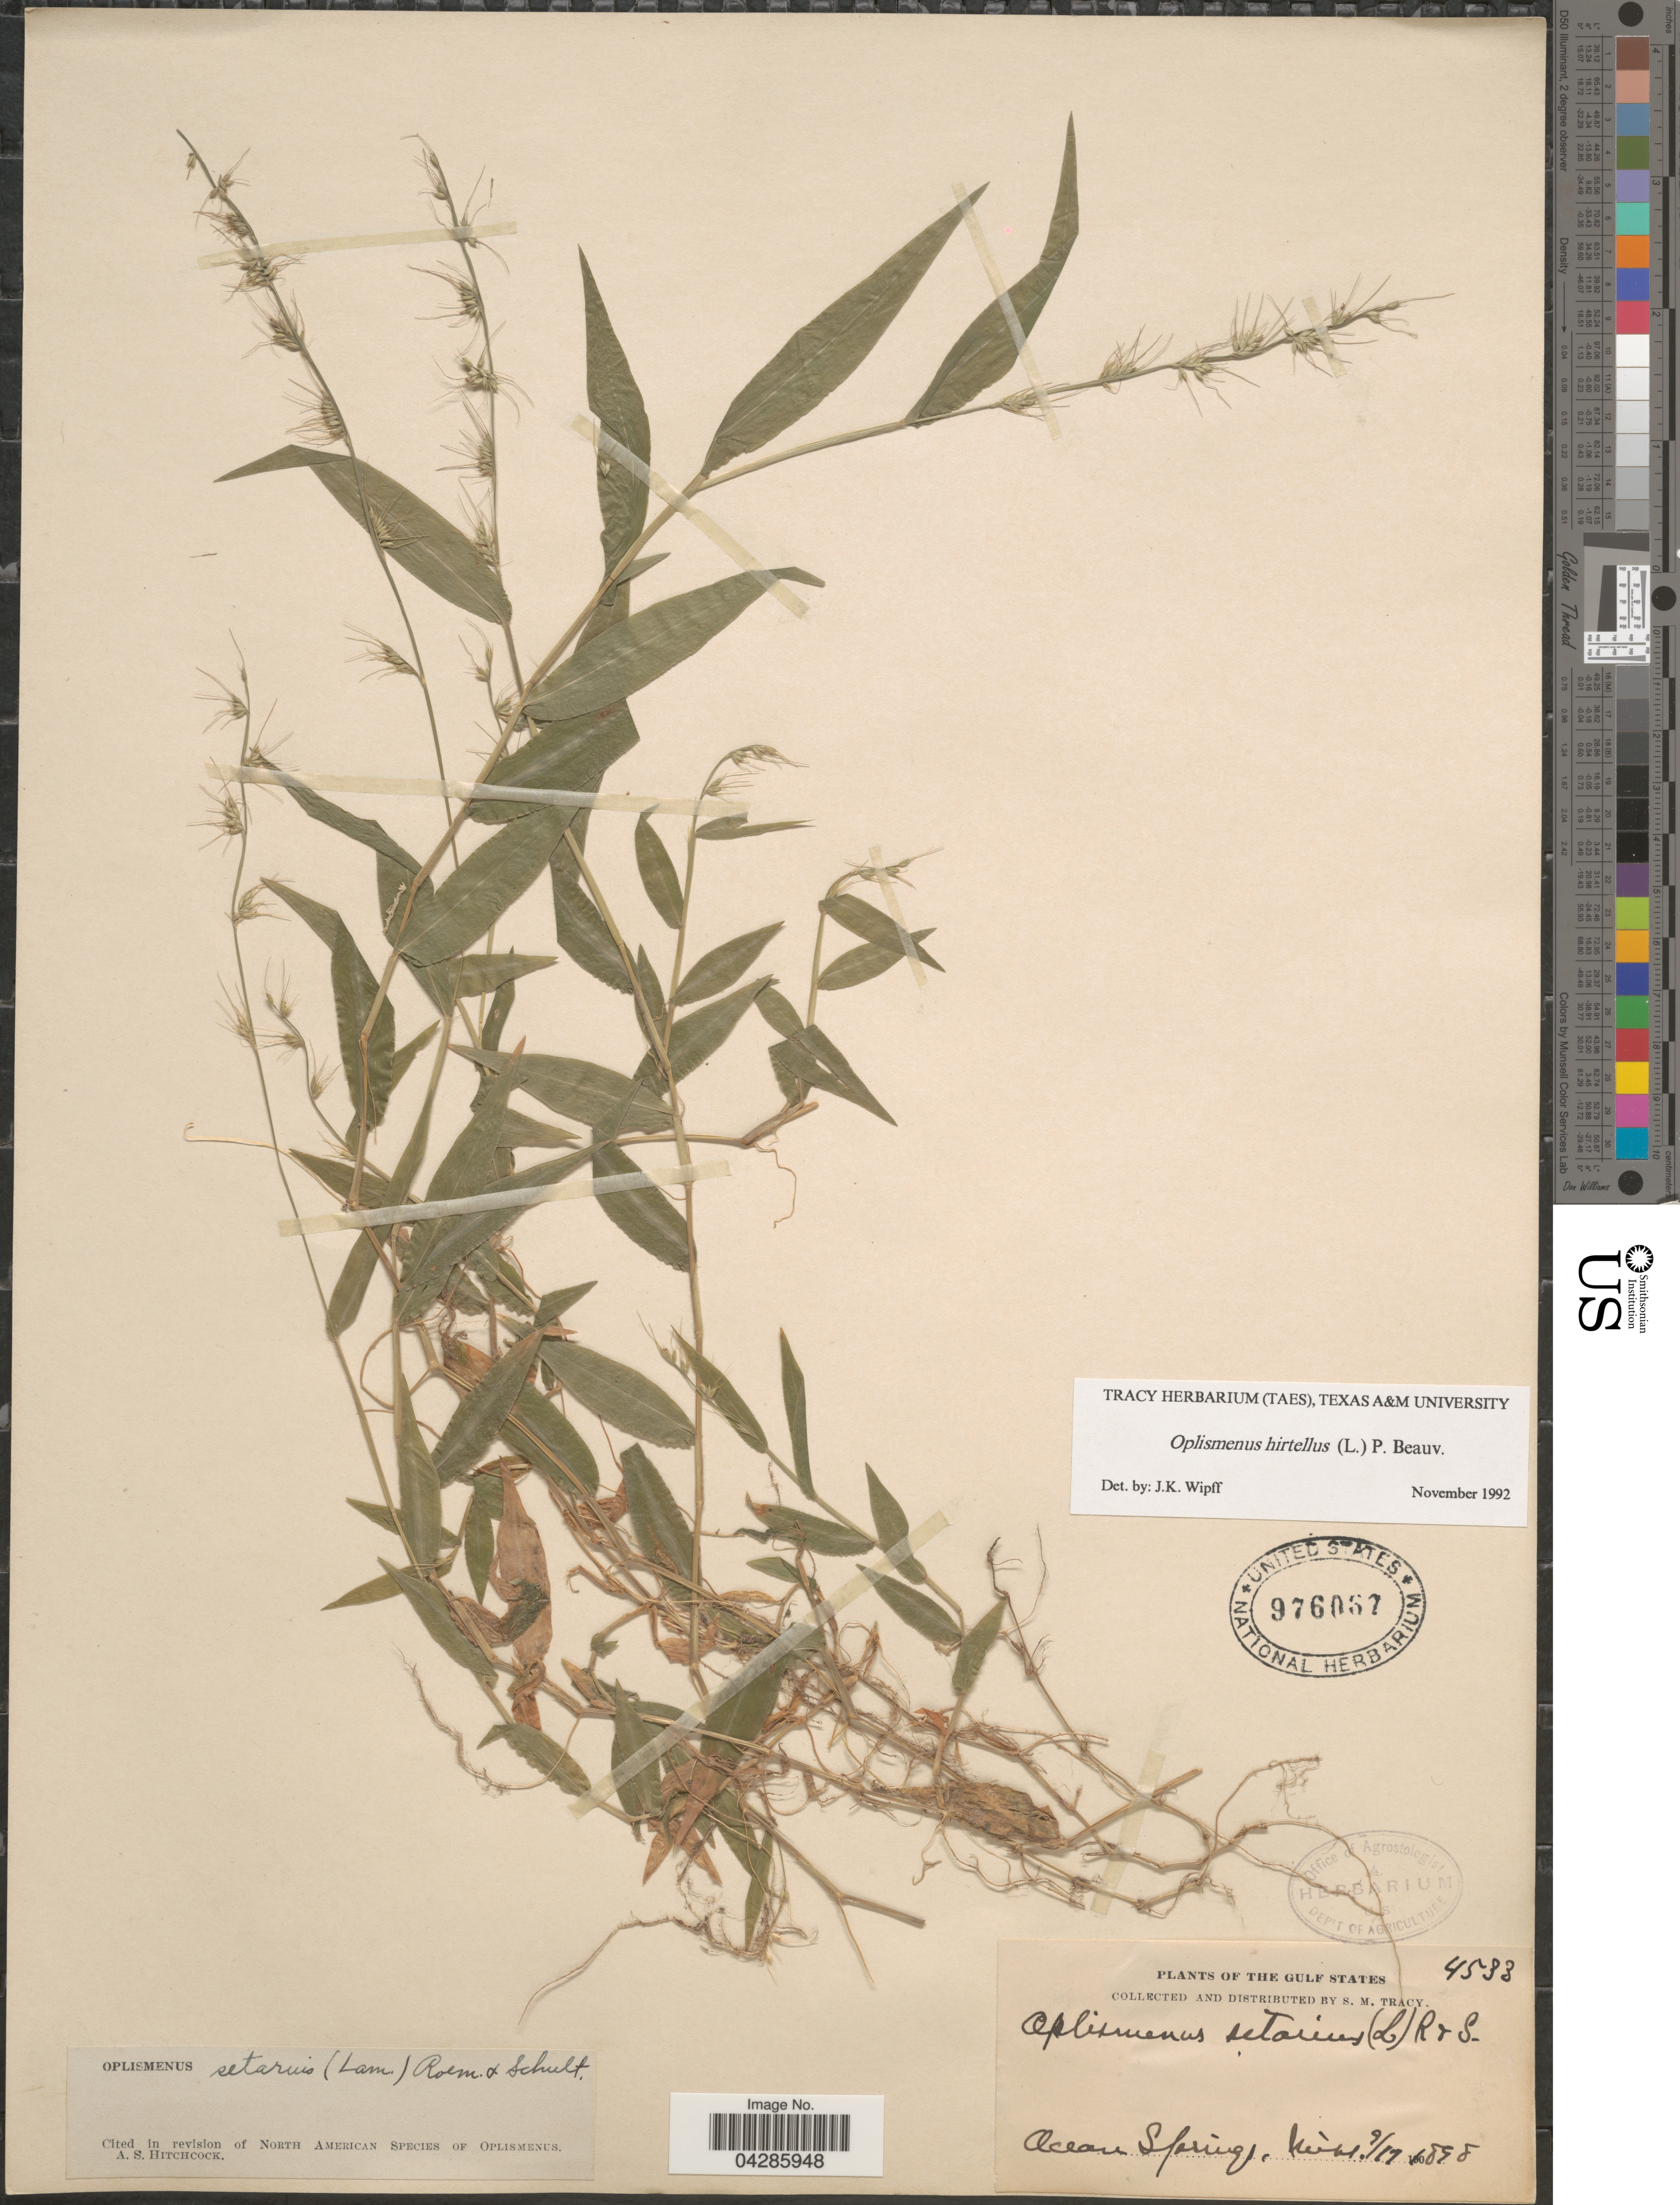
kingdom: Plantae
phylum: Tracheophyta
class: Liliopsida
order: Poales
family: Poaceae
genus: Oplismenus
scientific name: Oplismenus hirtellus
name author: (L.) P. Beauv.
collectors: S. M. Tracy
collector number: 4533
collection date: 1898-09-17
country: United States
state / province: Mississippi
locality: Gulf States. Ocean Springs.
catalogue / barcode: US 976067